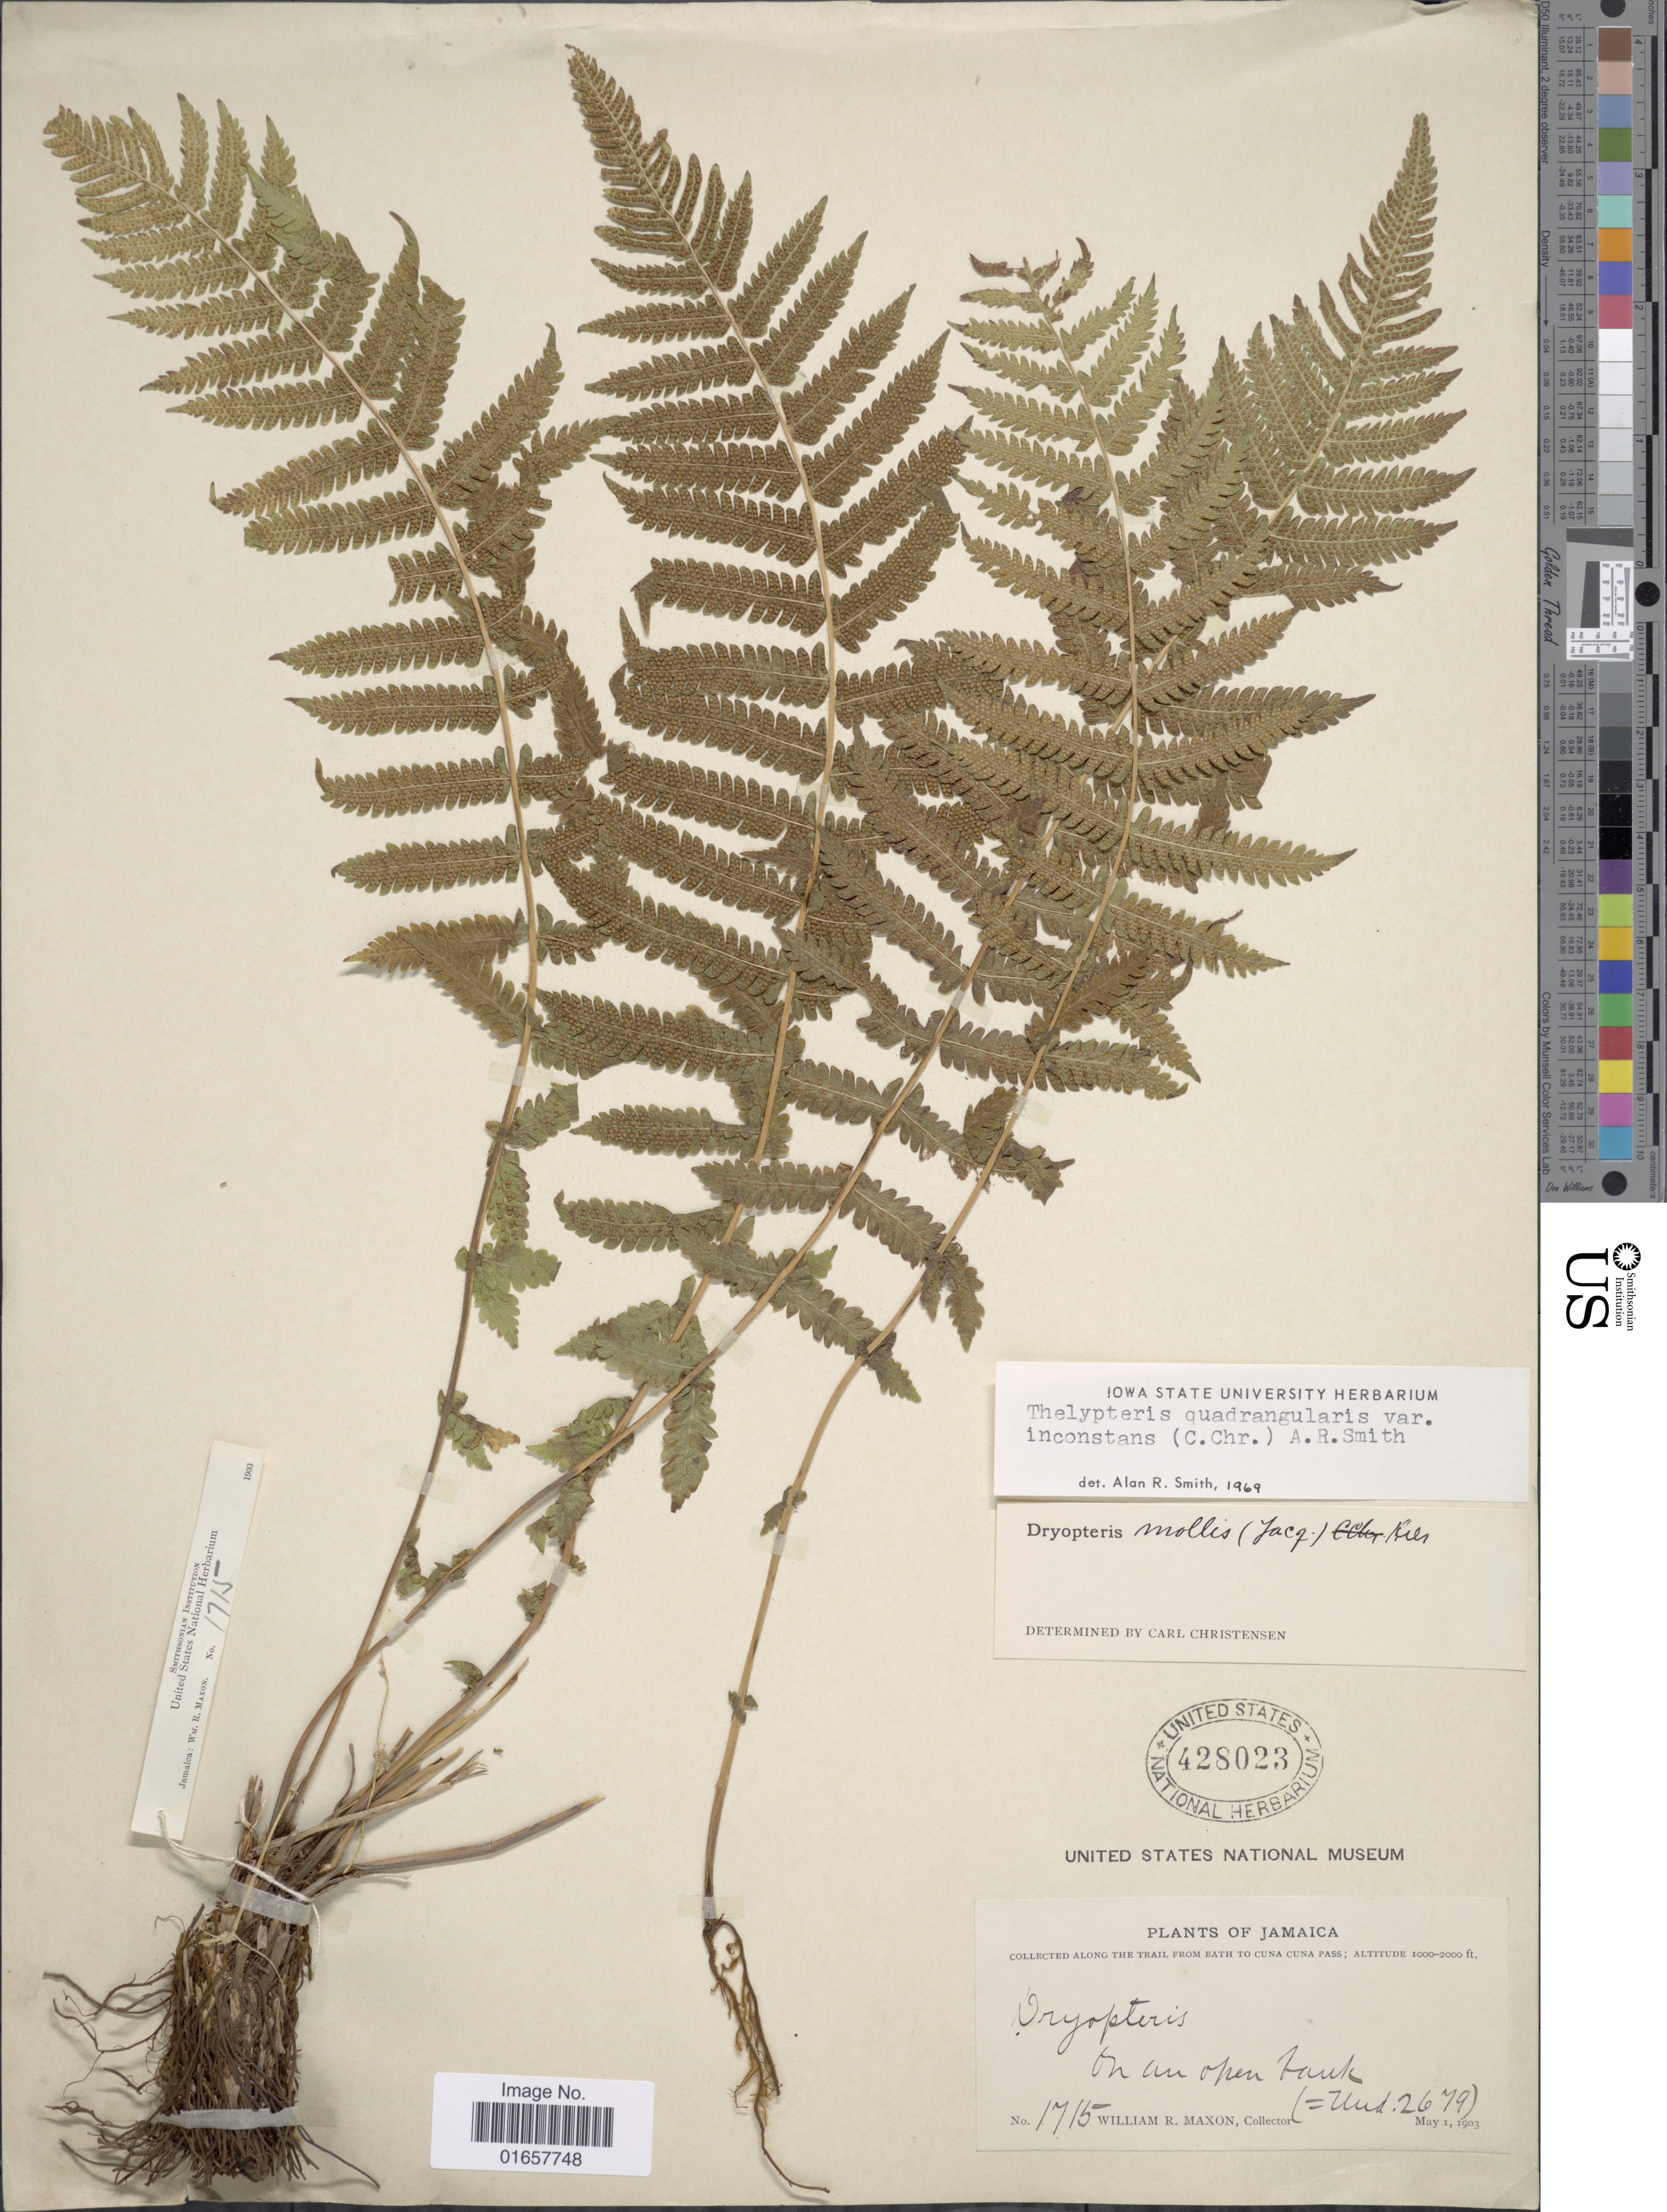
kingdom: Plantae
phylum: Tracheophyta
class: Polypodiopsida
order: Polypodiales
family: Thelypteridaceae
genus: Christella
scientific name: Christella hispidula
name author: (Decne.) Holttum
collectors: W. R. Maxon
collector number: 1715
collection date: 1903-05-01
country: Jamaica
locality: Jamaica, along the trail from Bath to Cuna Cuna Pass.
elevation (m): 305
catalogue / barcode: US 428023